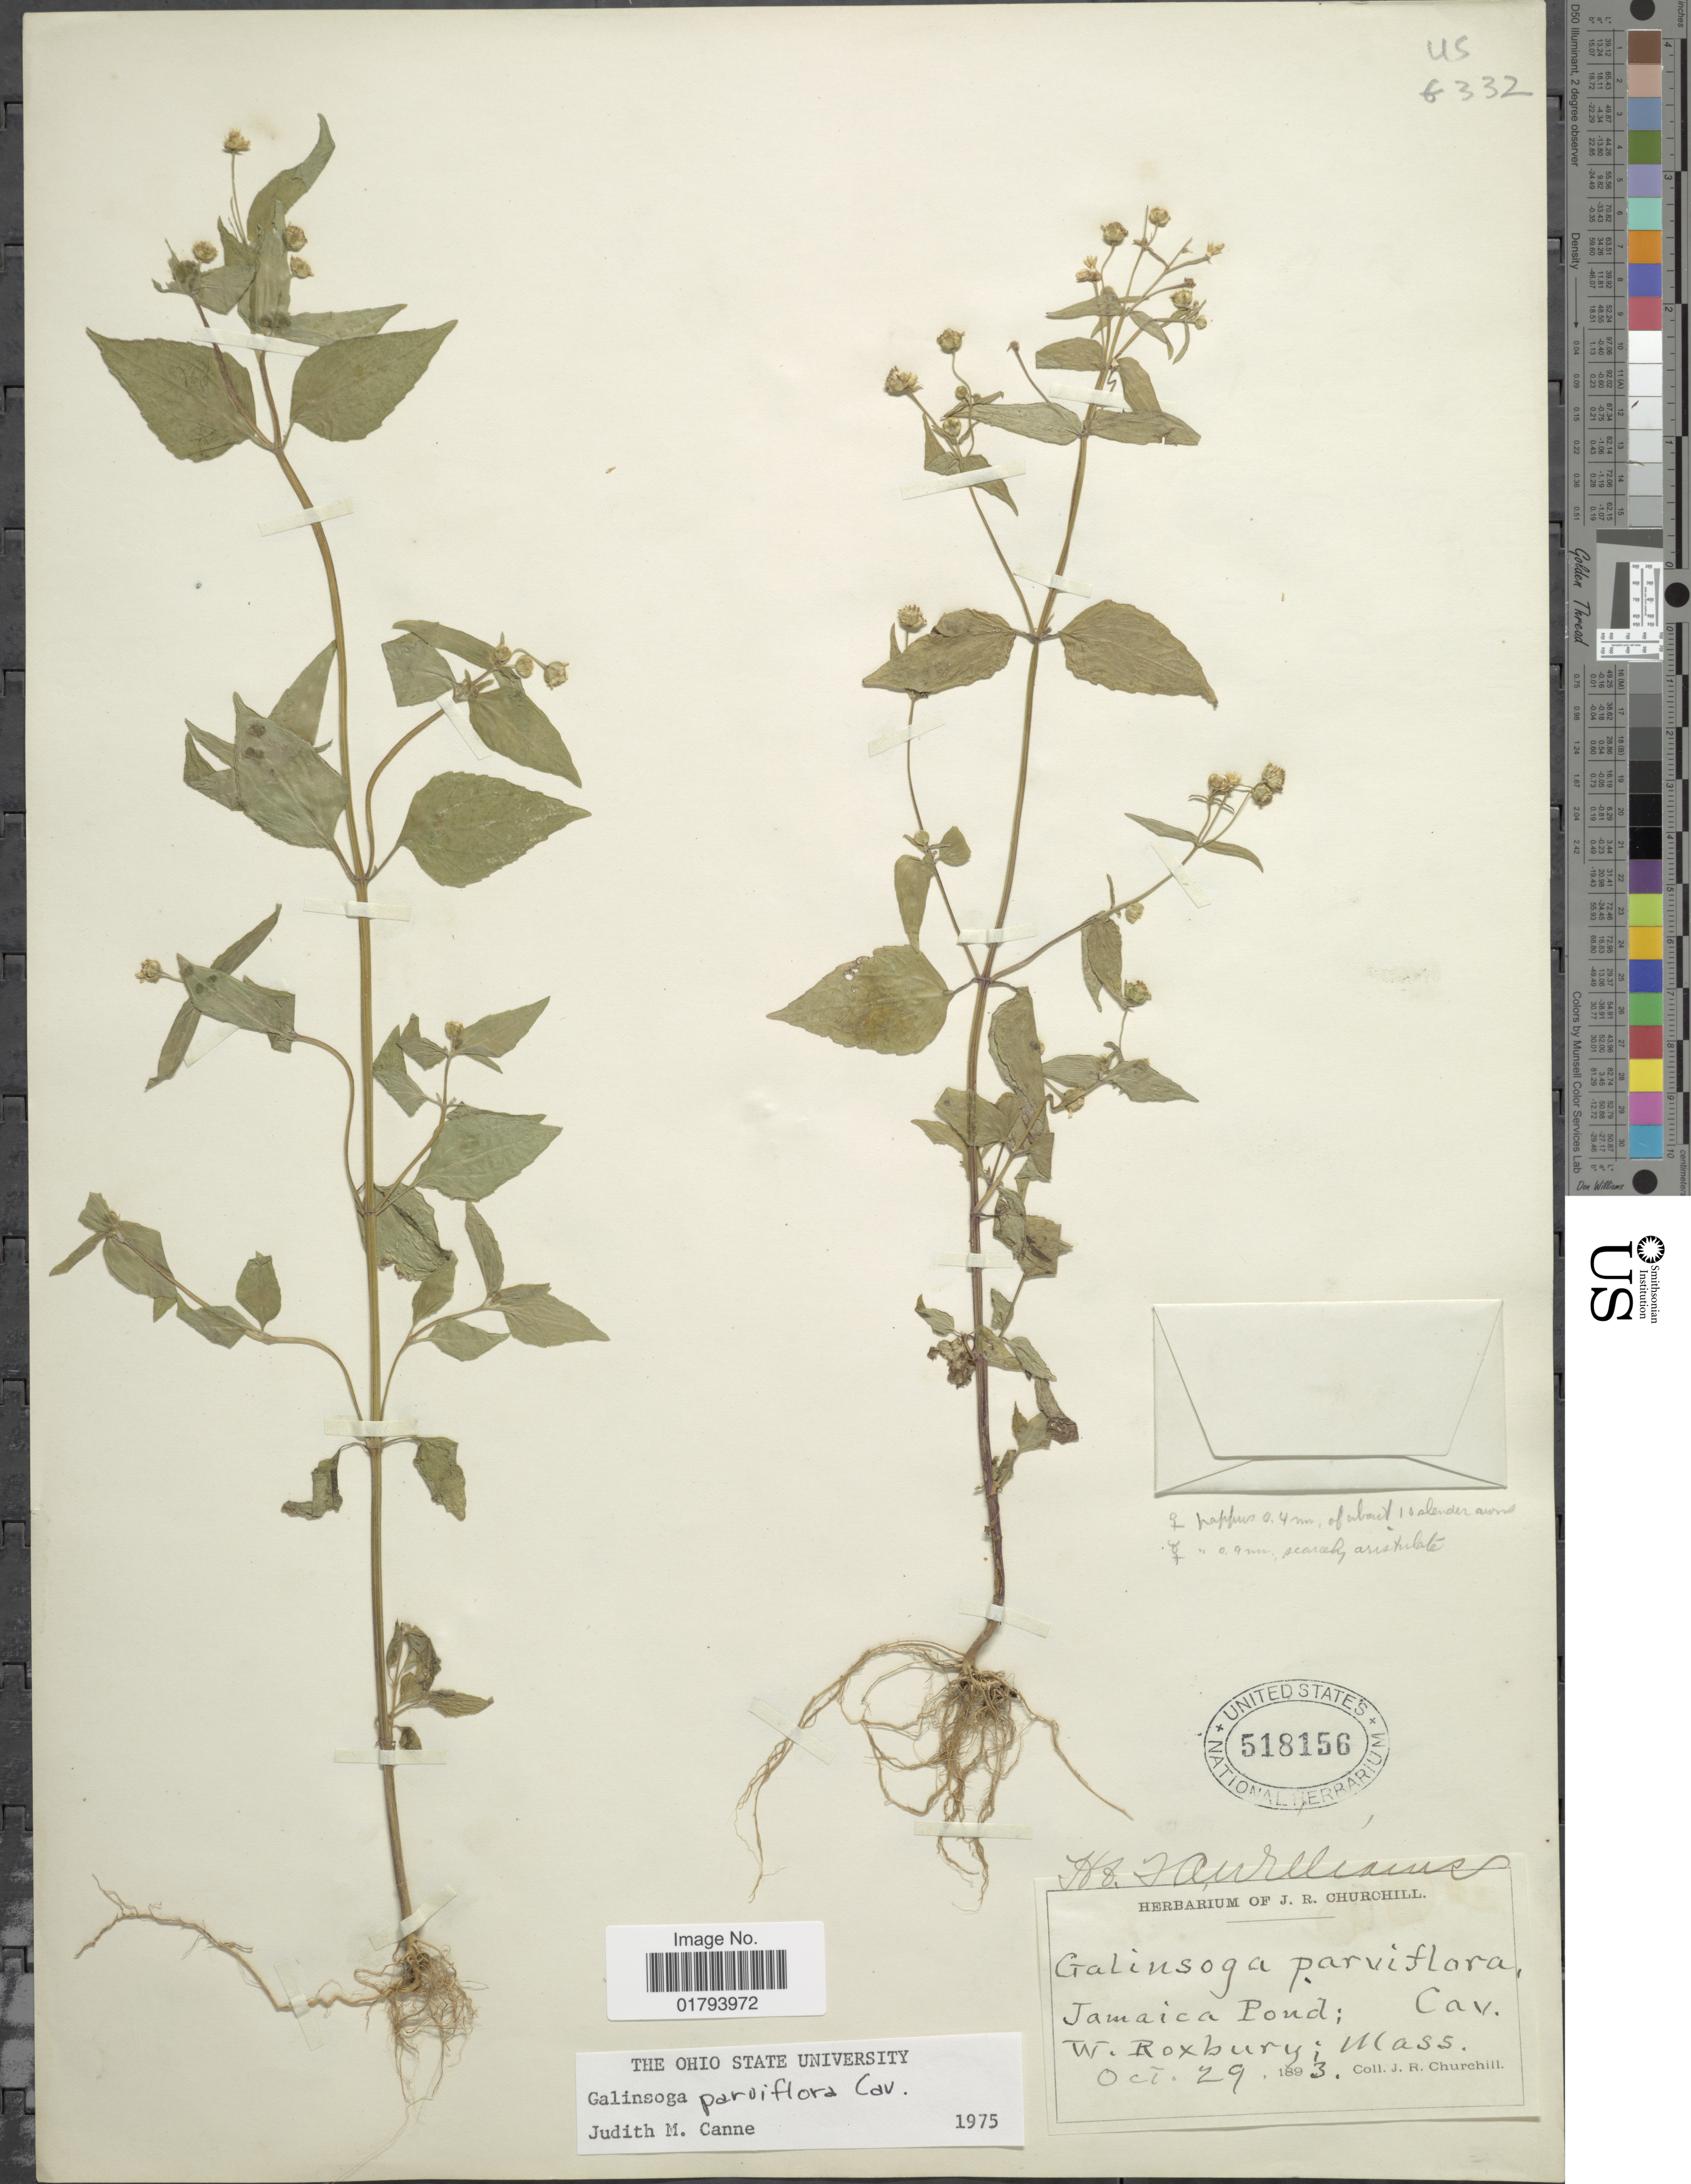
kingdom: Plantae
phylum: Tracheophyta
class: Magnoliopsida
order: Asterales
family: Asteraceae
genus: Galinsoga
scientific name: Galinsoga parviflora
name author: Cav.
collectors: J. Churchill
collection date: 1893-10-29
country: United States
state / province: Massachusetts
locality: Jamaica Pond; W. Roxbury, Mass.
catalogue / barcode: US 518156